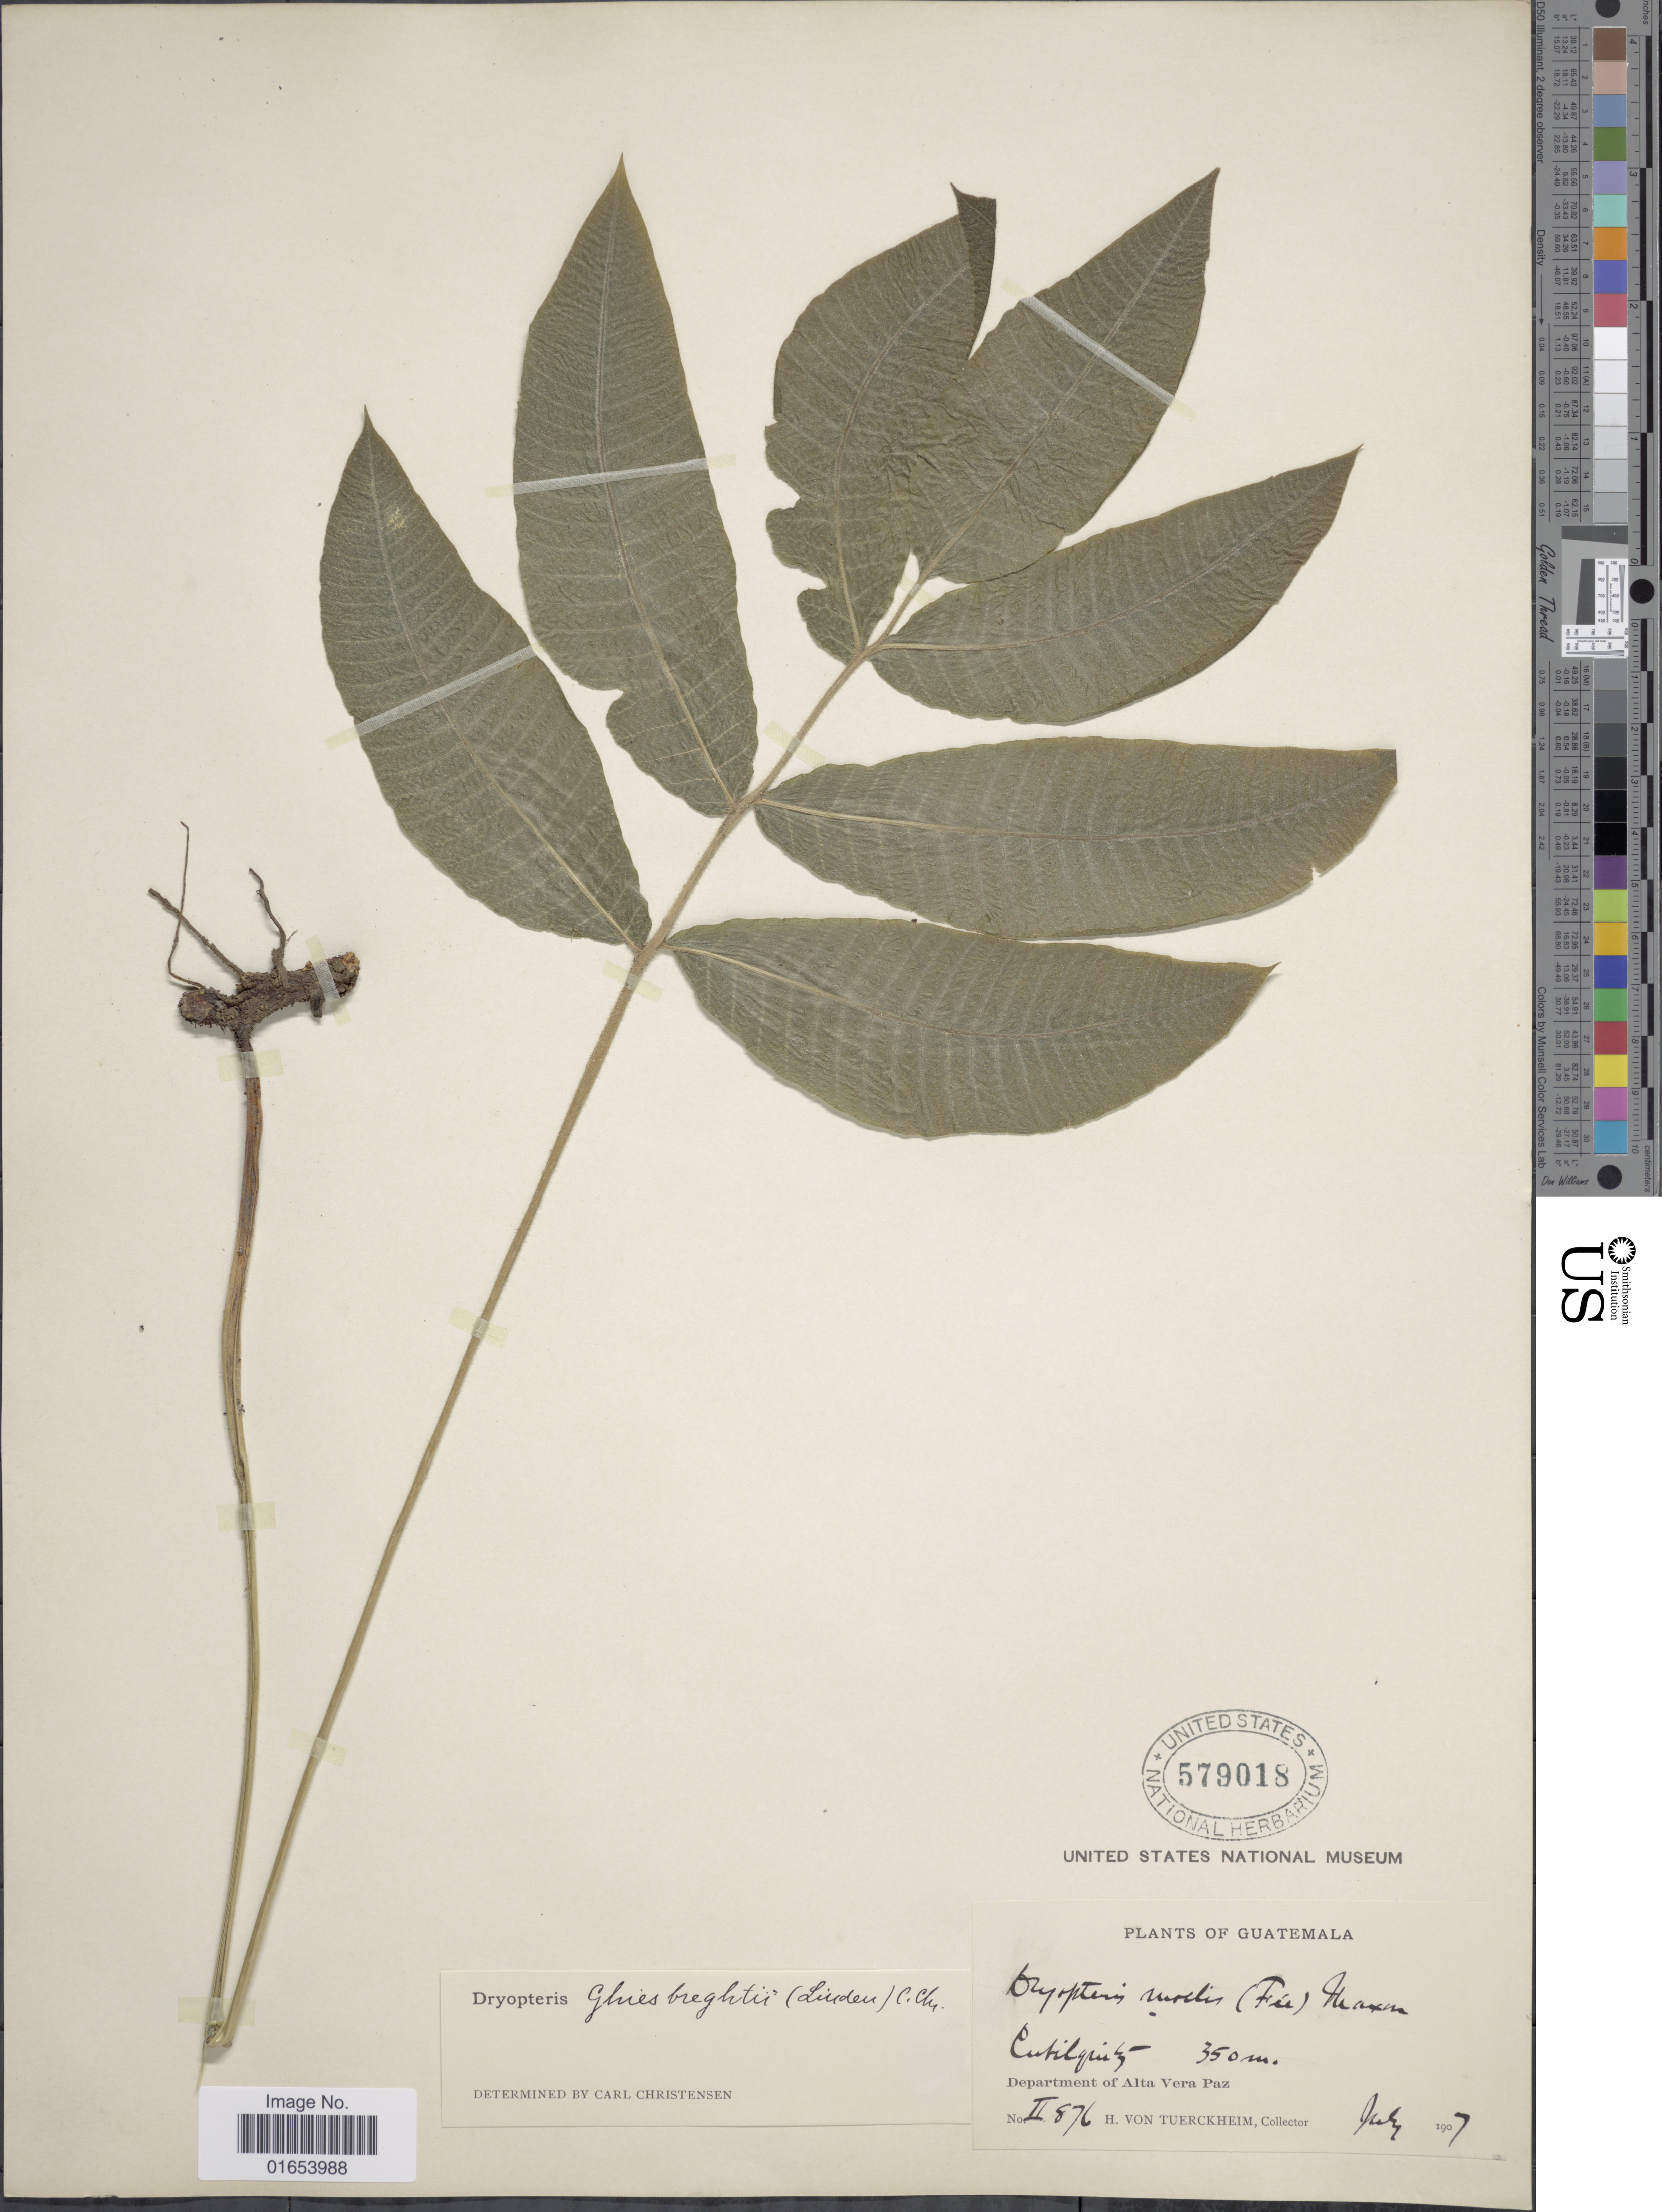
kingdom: Plantae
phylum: Tracheophyta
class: Polypodiopsida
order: Polypodiales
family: Thelypteridaceae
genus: Goniopteris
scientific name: Goniopteris ghiesbreghtii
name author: (Linden) J. Sm.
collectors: H. von Türckheim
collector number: II876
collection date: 1907-07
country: Guatemala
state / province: Alta Verapaz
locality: Cubilhuitz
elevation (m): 350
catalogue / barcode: US 579018